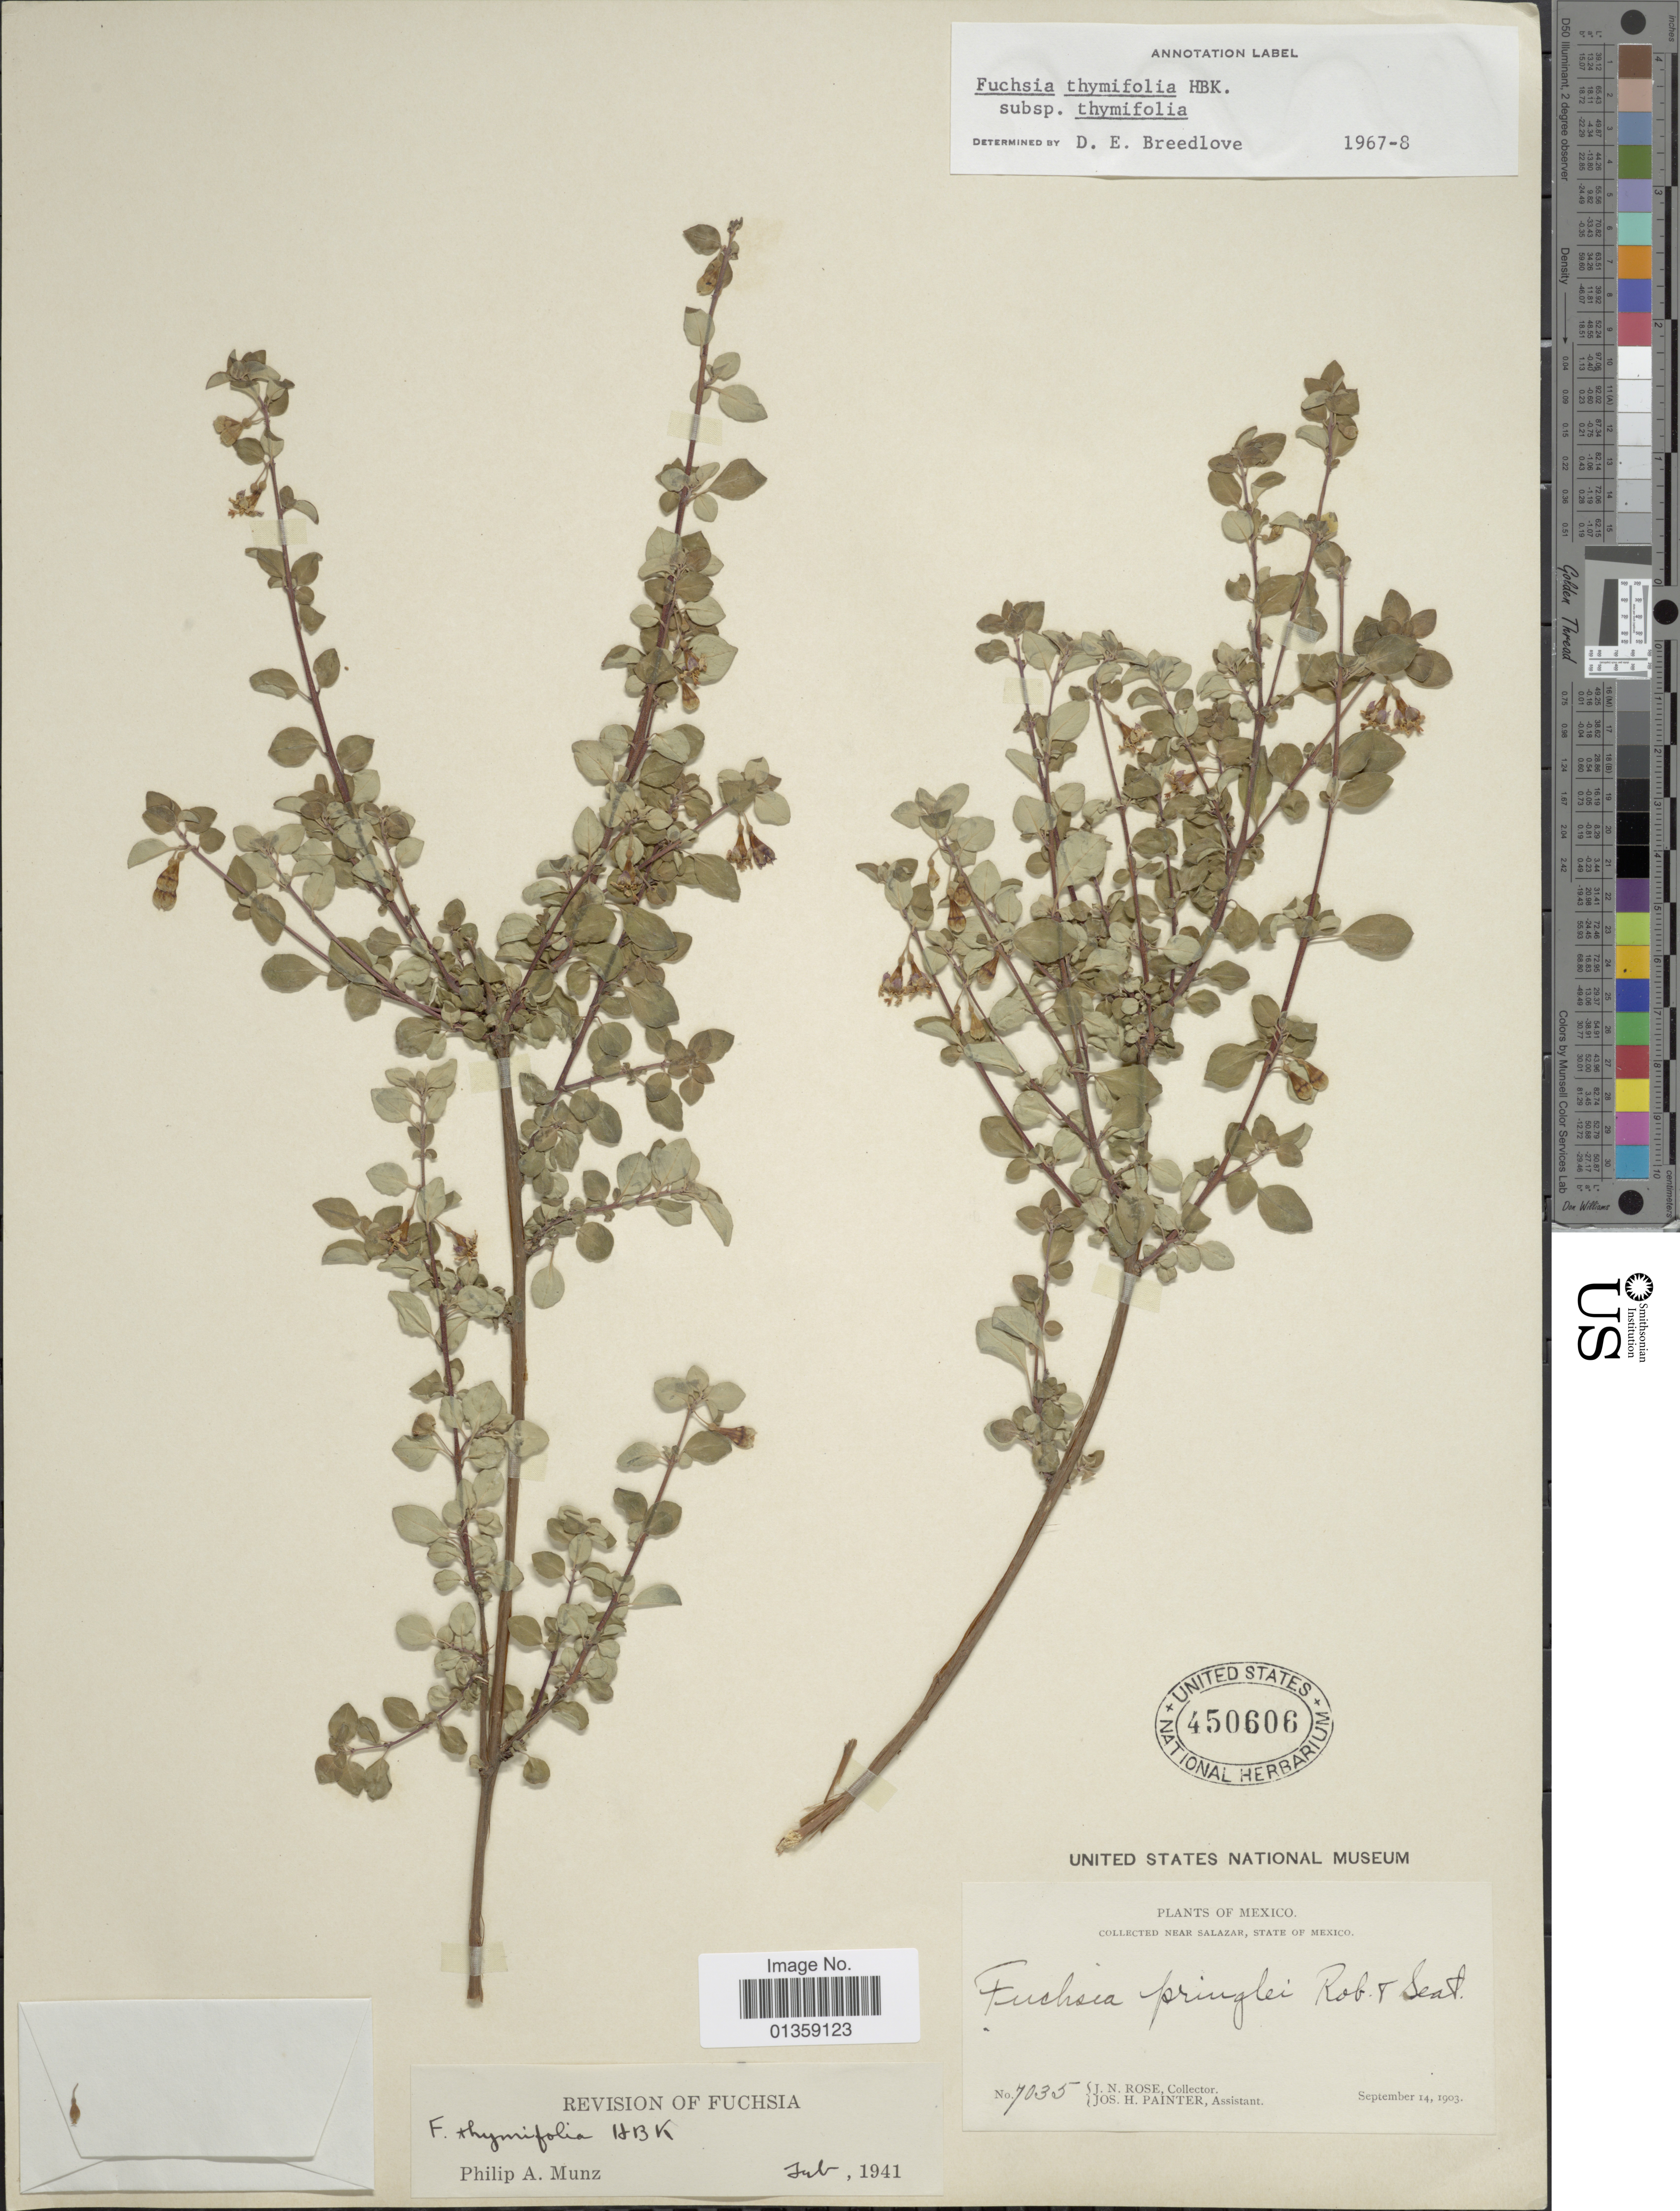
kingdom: Plantae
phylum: Tracheophyta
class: Magnoliopsida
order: Myrtales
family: Onagraceae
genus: Fuchsia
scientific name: Fuchsia thymifolia subsp. thymifolia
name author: Kunth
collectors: J. N. Rose & J. H. Painter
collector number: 7035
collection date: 1903-09-14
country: Mexico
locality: Near Salazar, State of Mexico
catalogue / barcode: US 450606